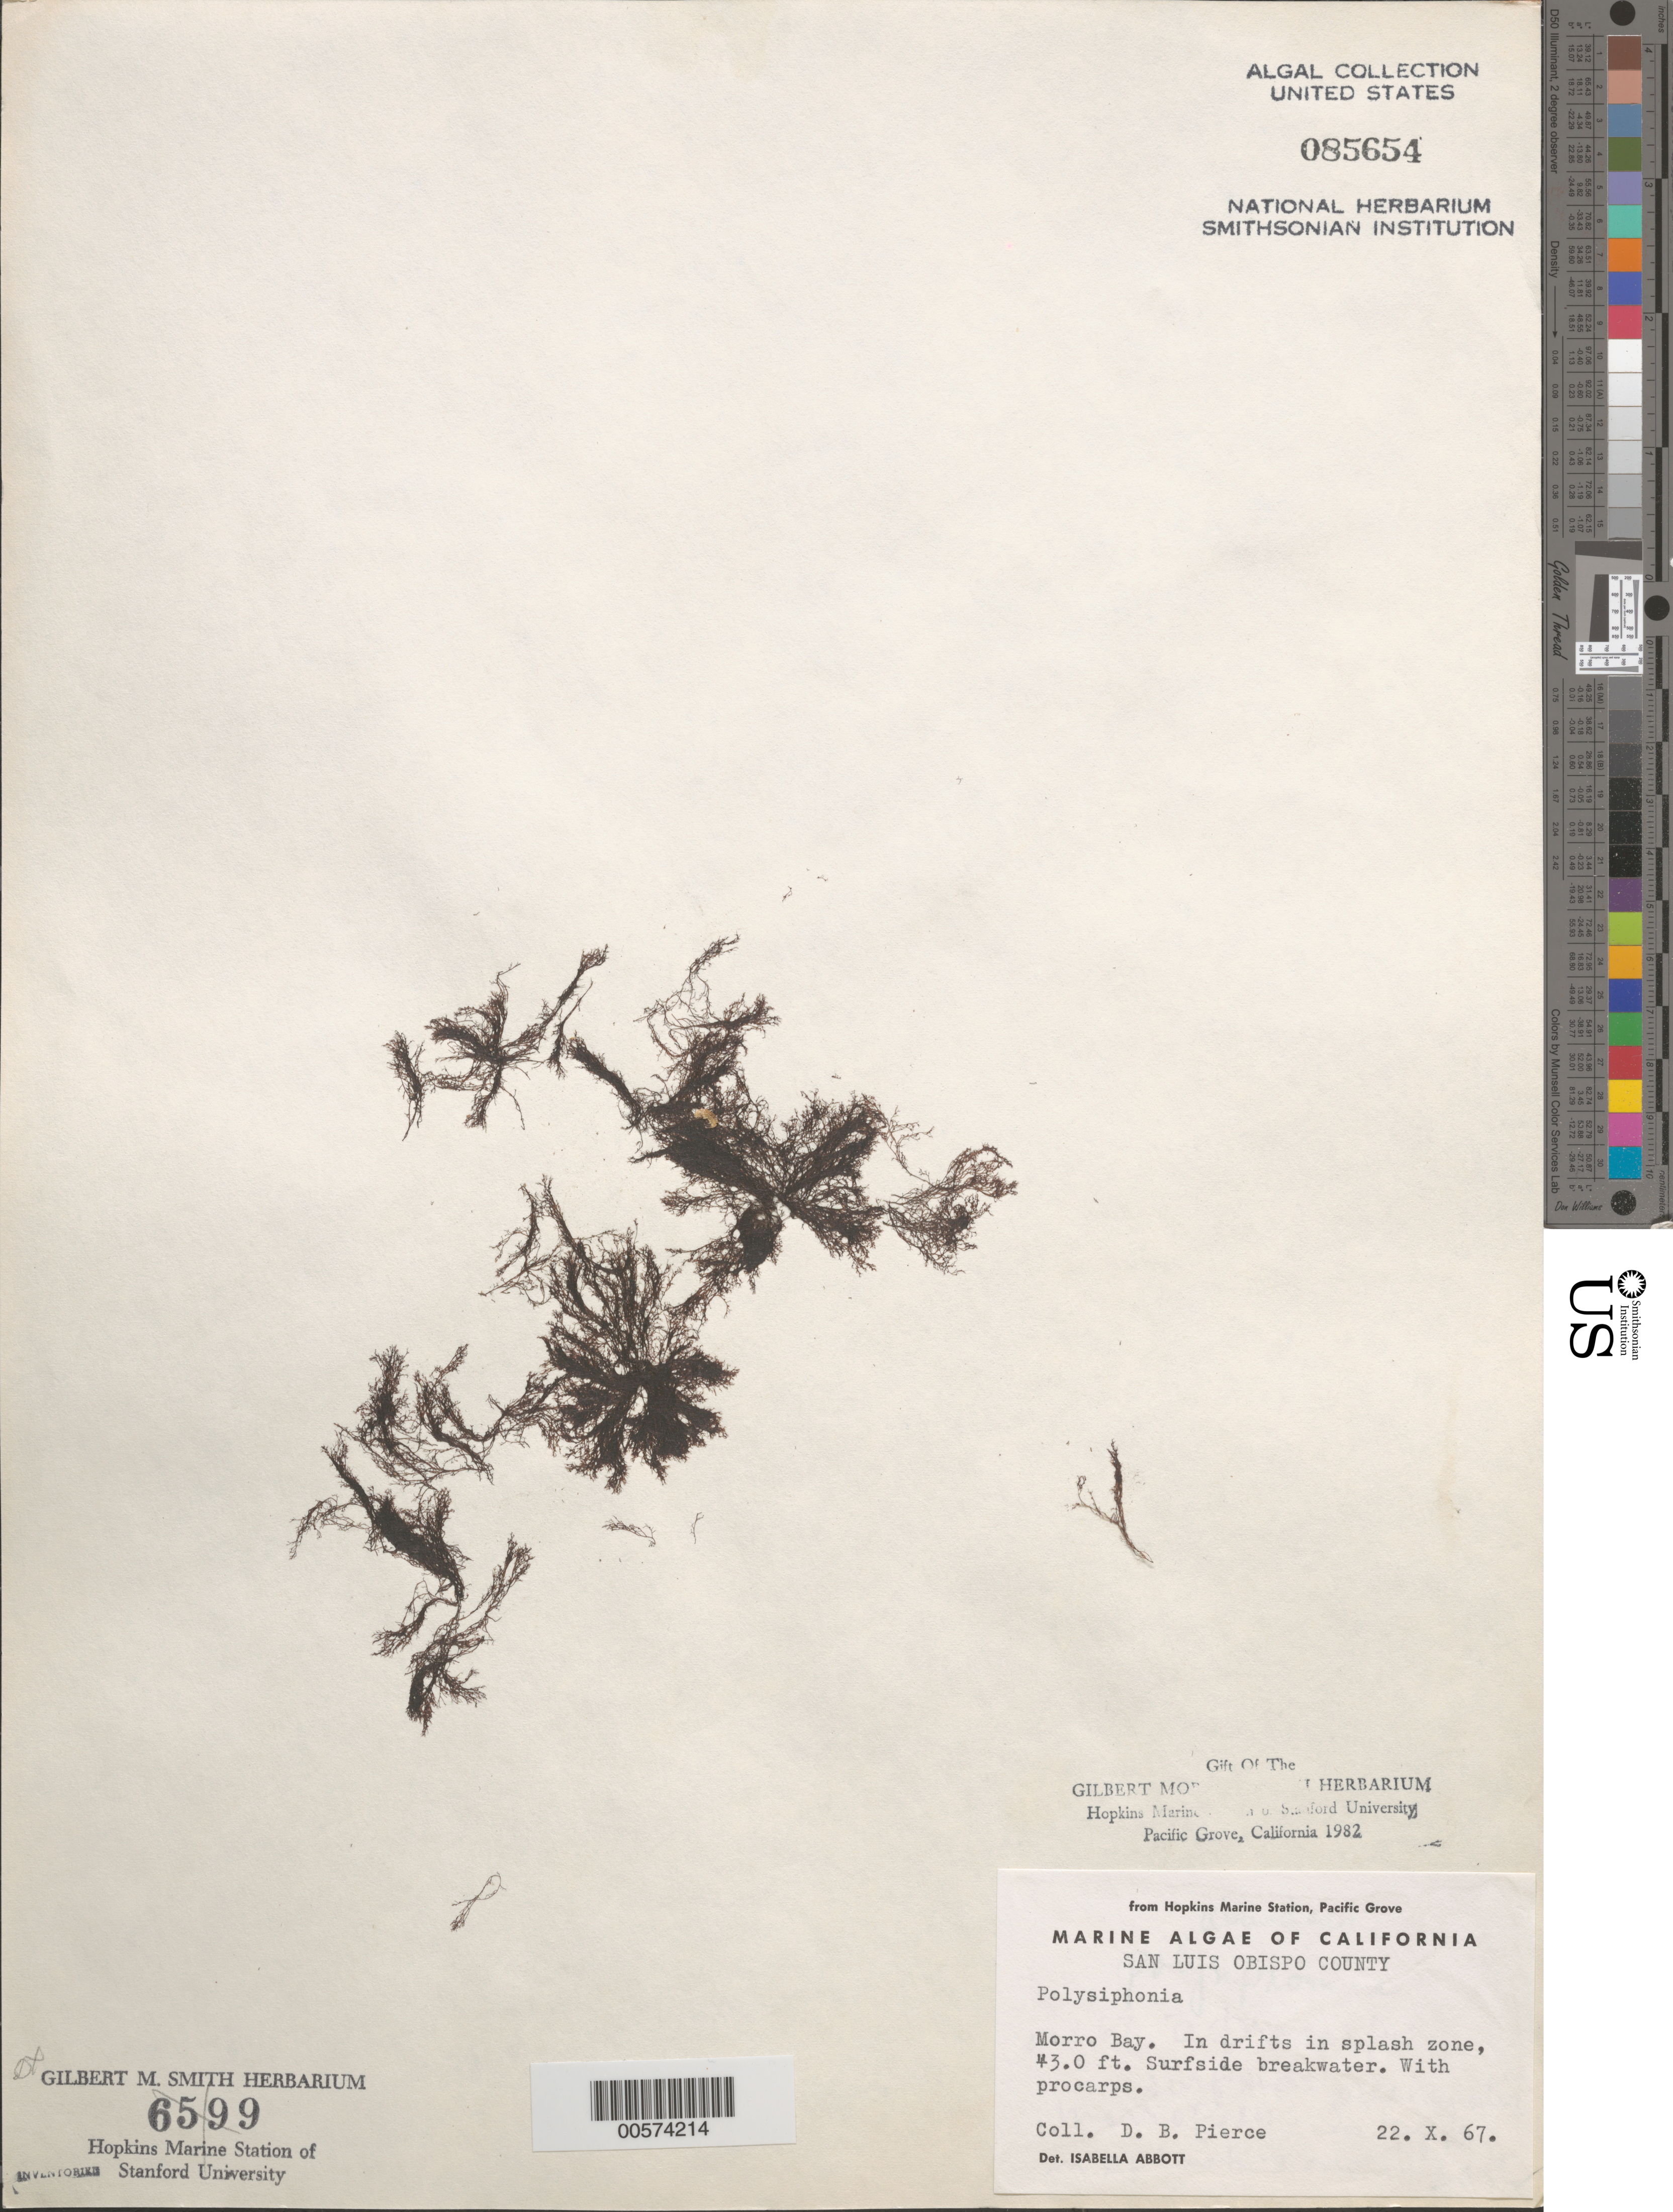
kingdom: Plantae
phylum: Rhodophyta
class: Florideophyceae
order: Ceramiales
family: Rhodomelaceae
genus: Polysiphonia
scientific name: Polysiphonia sp.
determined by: Abbott, Isabella A.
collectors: D. Pierce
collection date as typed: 22 Oct 1967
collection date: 1967-10-22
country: United States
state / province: California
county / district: San Luis Obispo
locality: Morro Bay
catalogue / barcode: US 85654